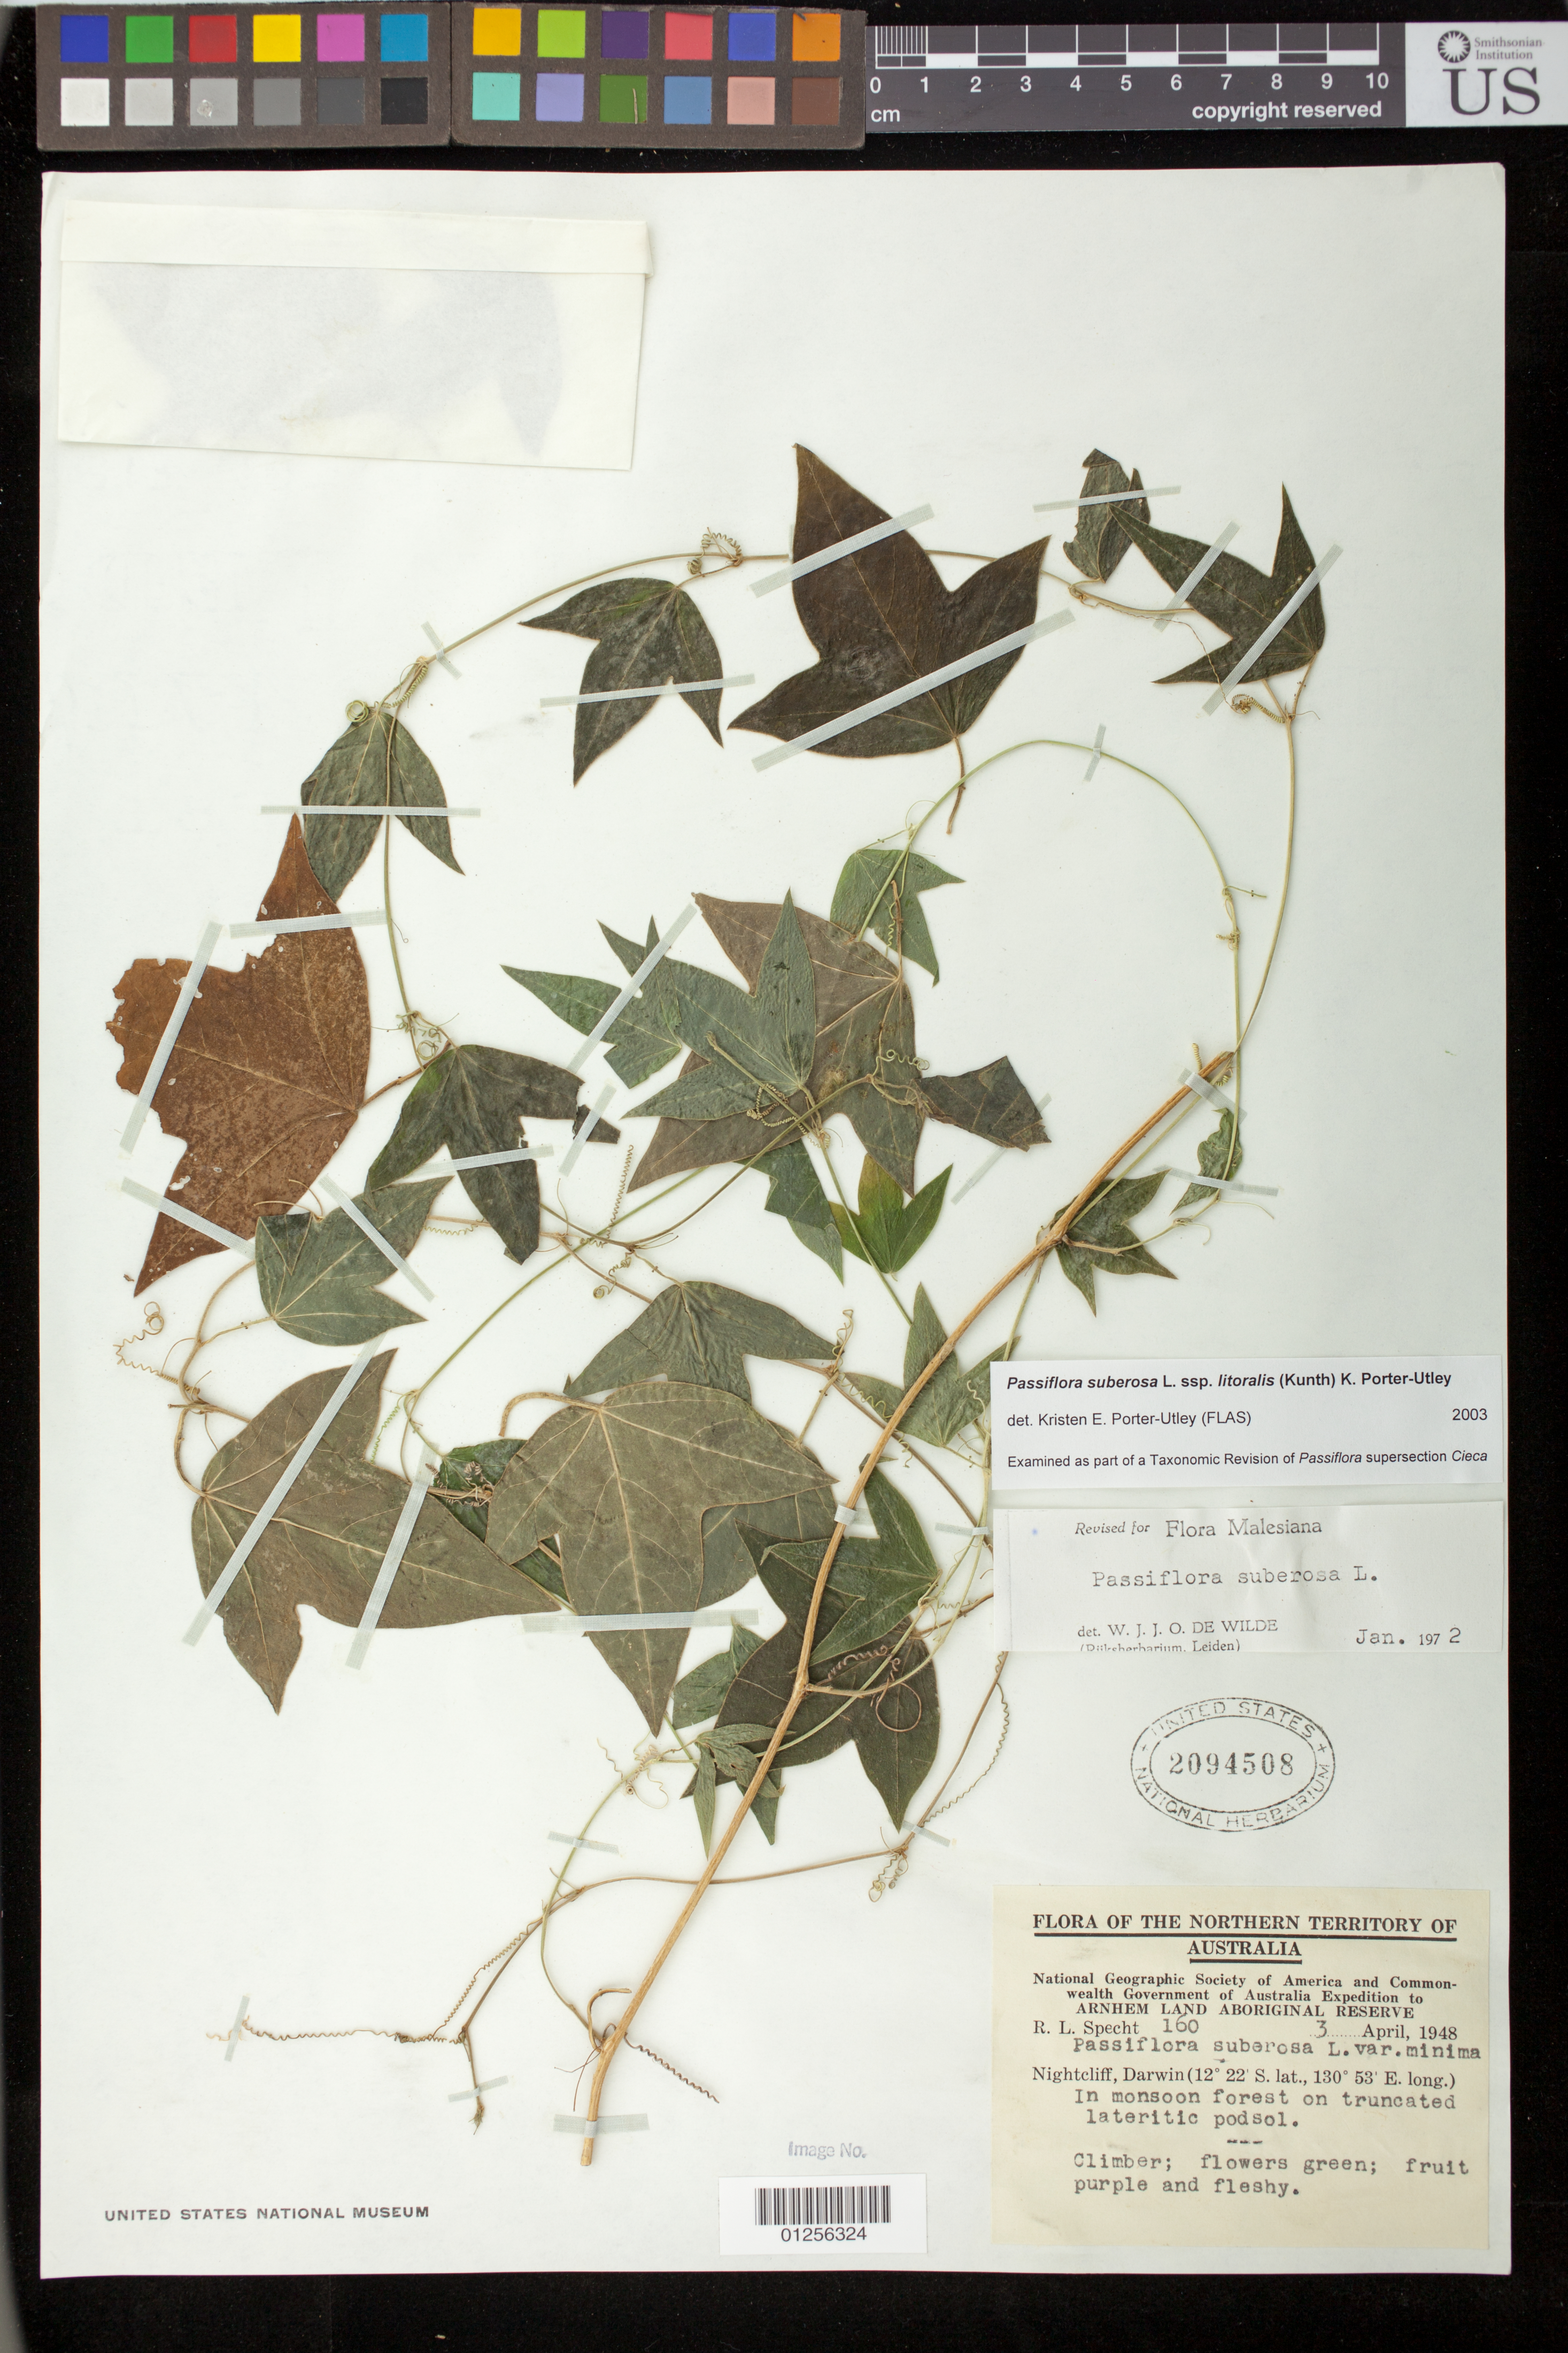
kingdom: Plantae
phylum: Tracheophyta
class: Magnoliopsida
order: Malpighiales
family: Passifloraceae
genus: Passiflora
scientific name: Passiflora suberosa subsp. litoralis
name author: (Kunth) Port.-Utl. et al.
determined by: Porter-Utley, Kristen E.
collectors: R. L. Specht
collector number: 160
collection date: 1948-04-03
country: Australia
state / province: Northern Territory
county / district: Darwin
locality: Arnhem Land Aboriginal Reserve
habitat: In monsoon forest on truncated lateritic podsol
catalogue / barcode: US 2094508